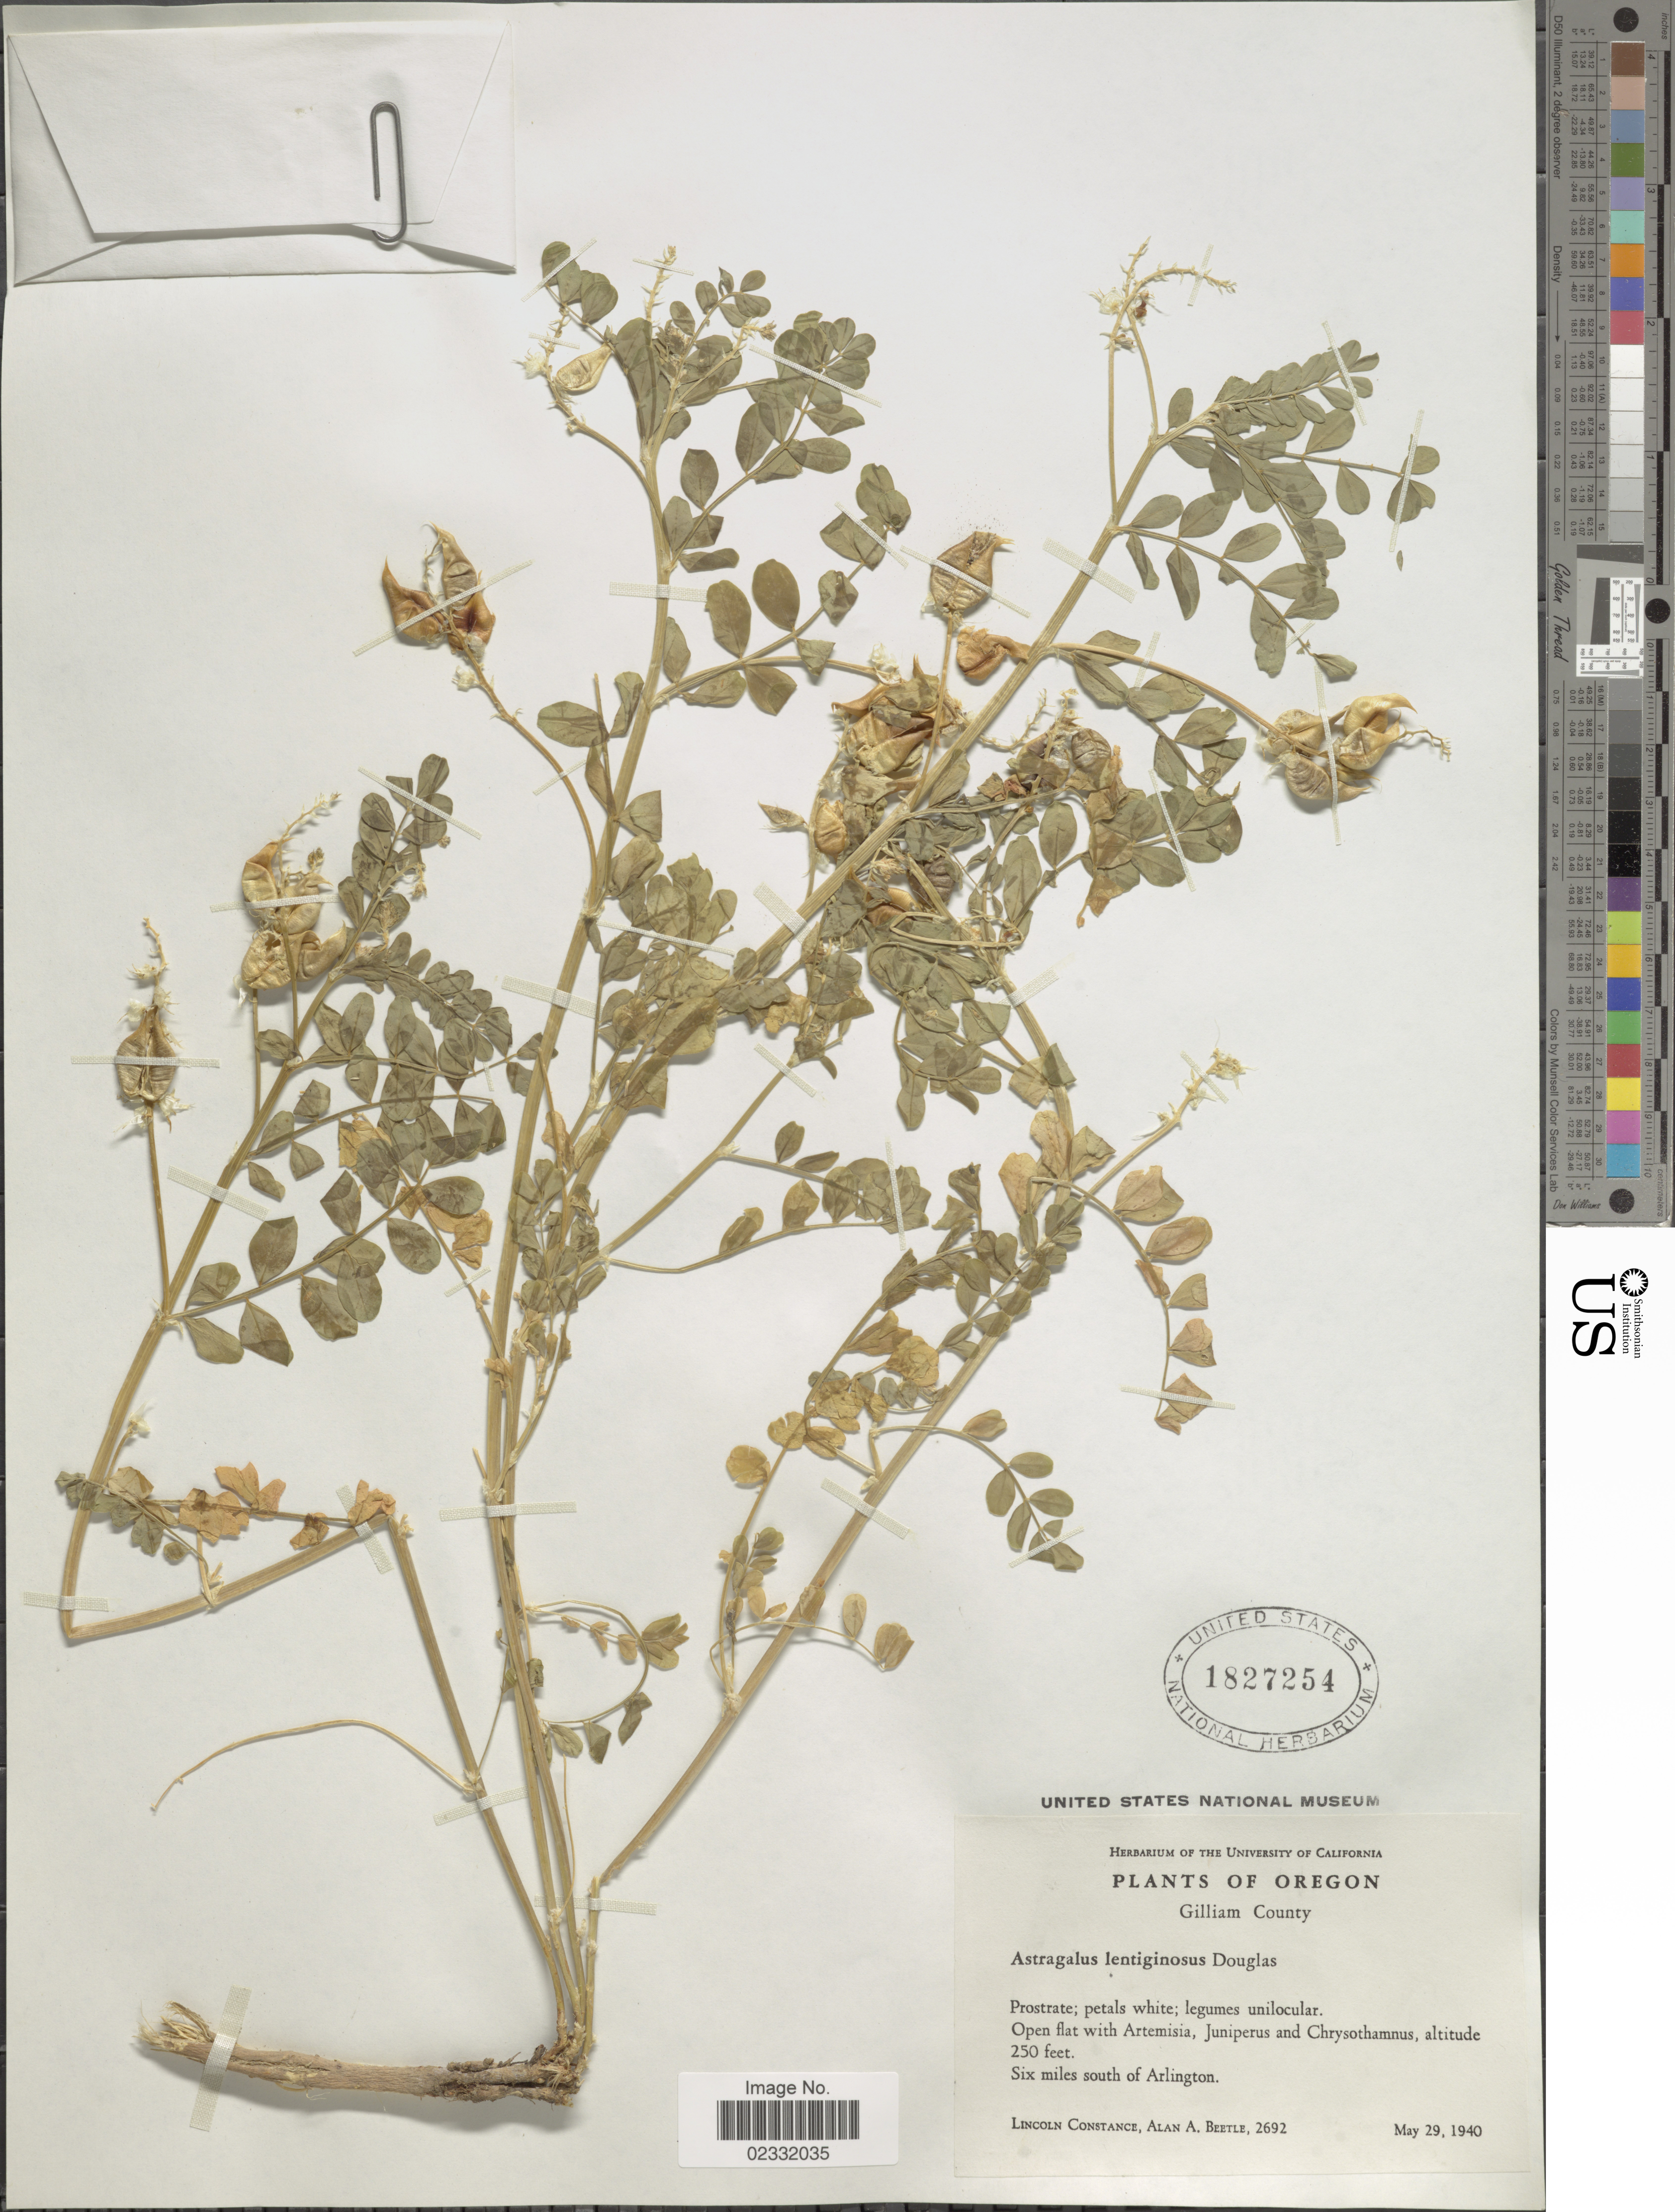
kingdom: Plantae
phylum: Tracheophyta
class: Magnoliopsida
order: Fabales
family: Fabaceae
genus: Astragalus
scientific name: Astragalus lentiginosus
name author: Douglas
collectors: L. Constance & A. A. Beetle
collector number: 2692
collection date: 1940-05-29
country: United States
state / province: Oregon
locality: Gilliam County, Six miles south of Arlington.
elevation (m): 76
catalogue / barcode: US 1827254